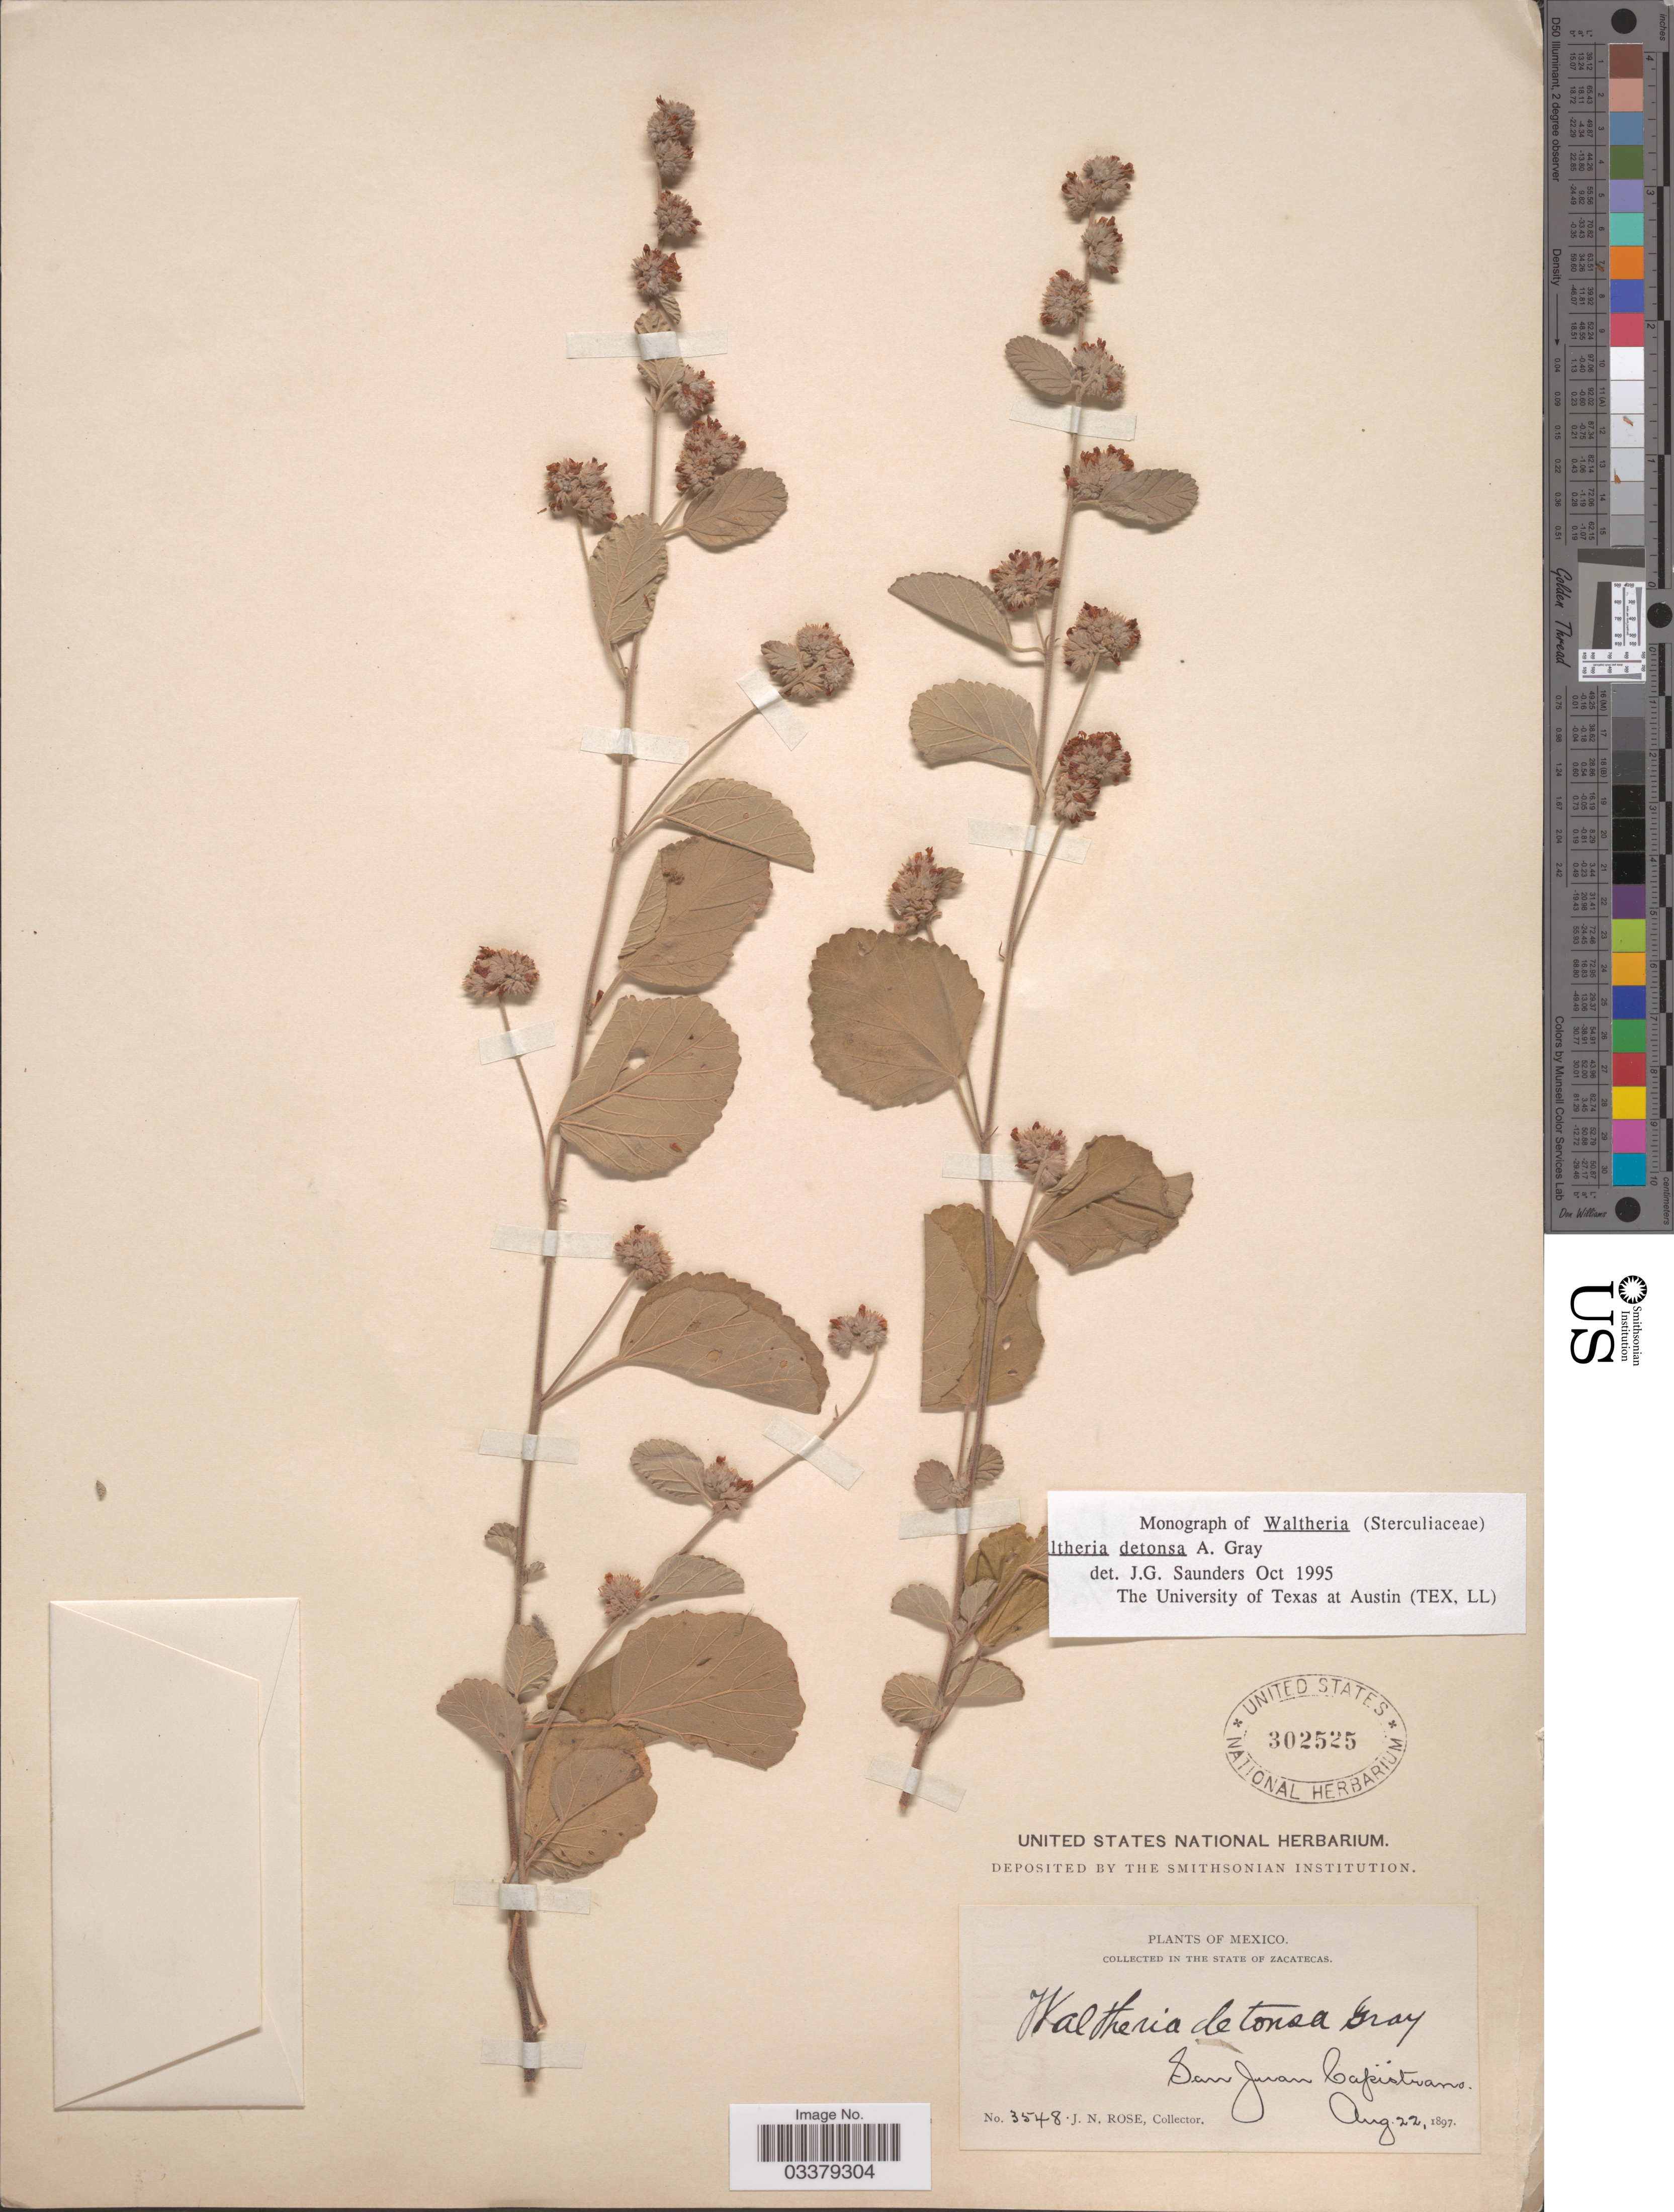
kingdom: Plantae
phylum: Tracheophyta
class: Magnoliopsida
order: Malvales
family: Malvaceae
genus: Waltheria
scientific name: Waltheria detonsa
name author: A. Gray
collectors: J. N. Rose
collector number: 3548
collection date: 1897-08-22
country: Mexico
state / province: Zacatecas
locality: San Juan Capistrano.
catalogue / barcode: US 302525